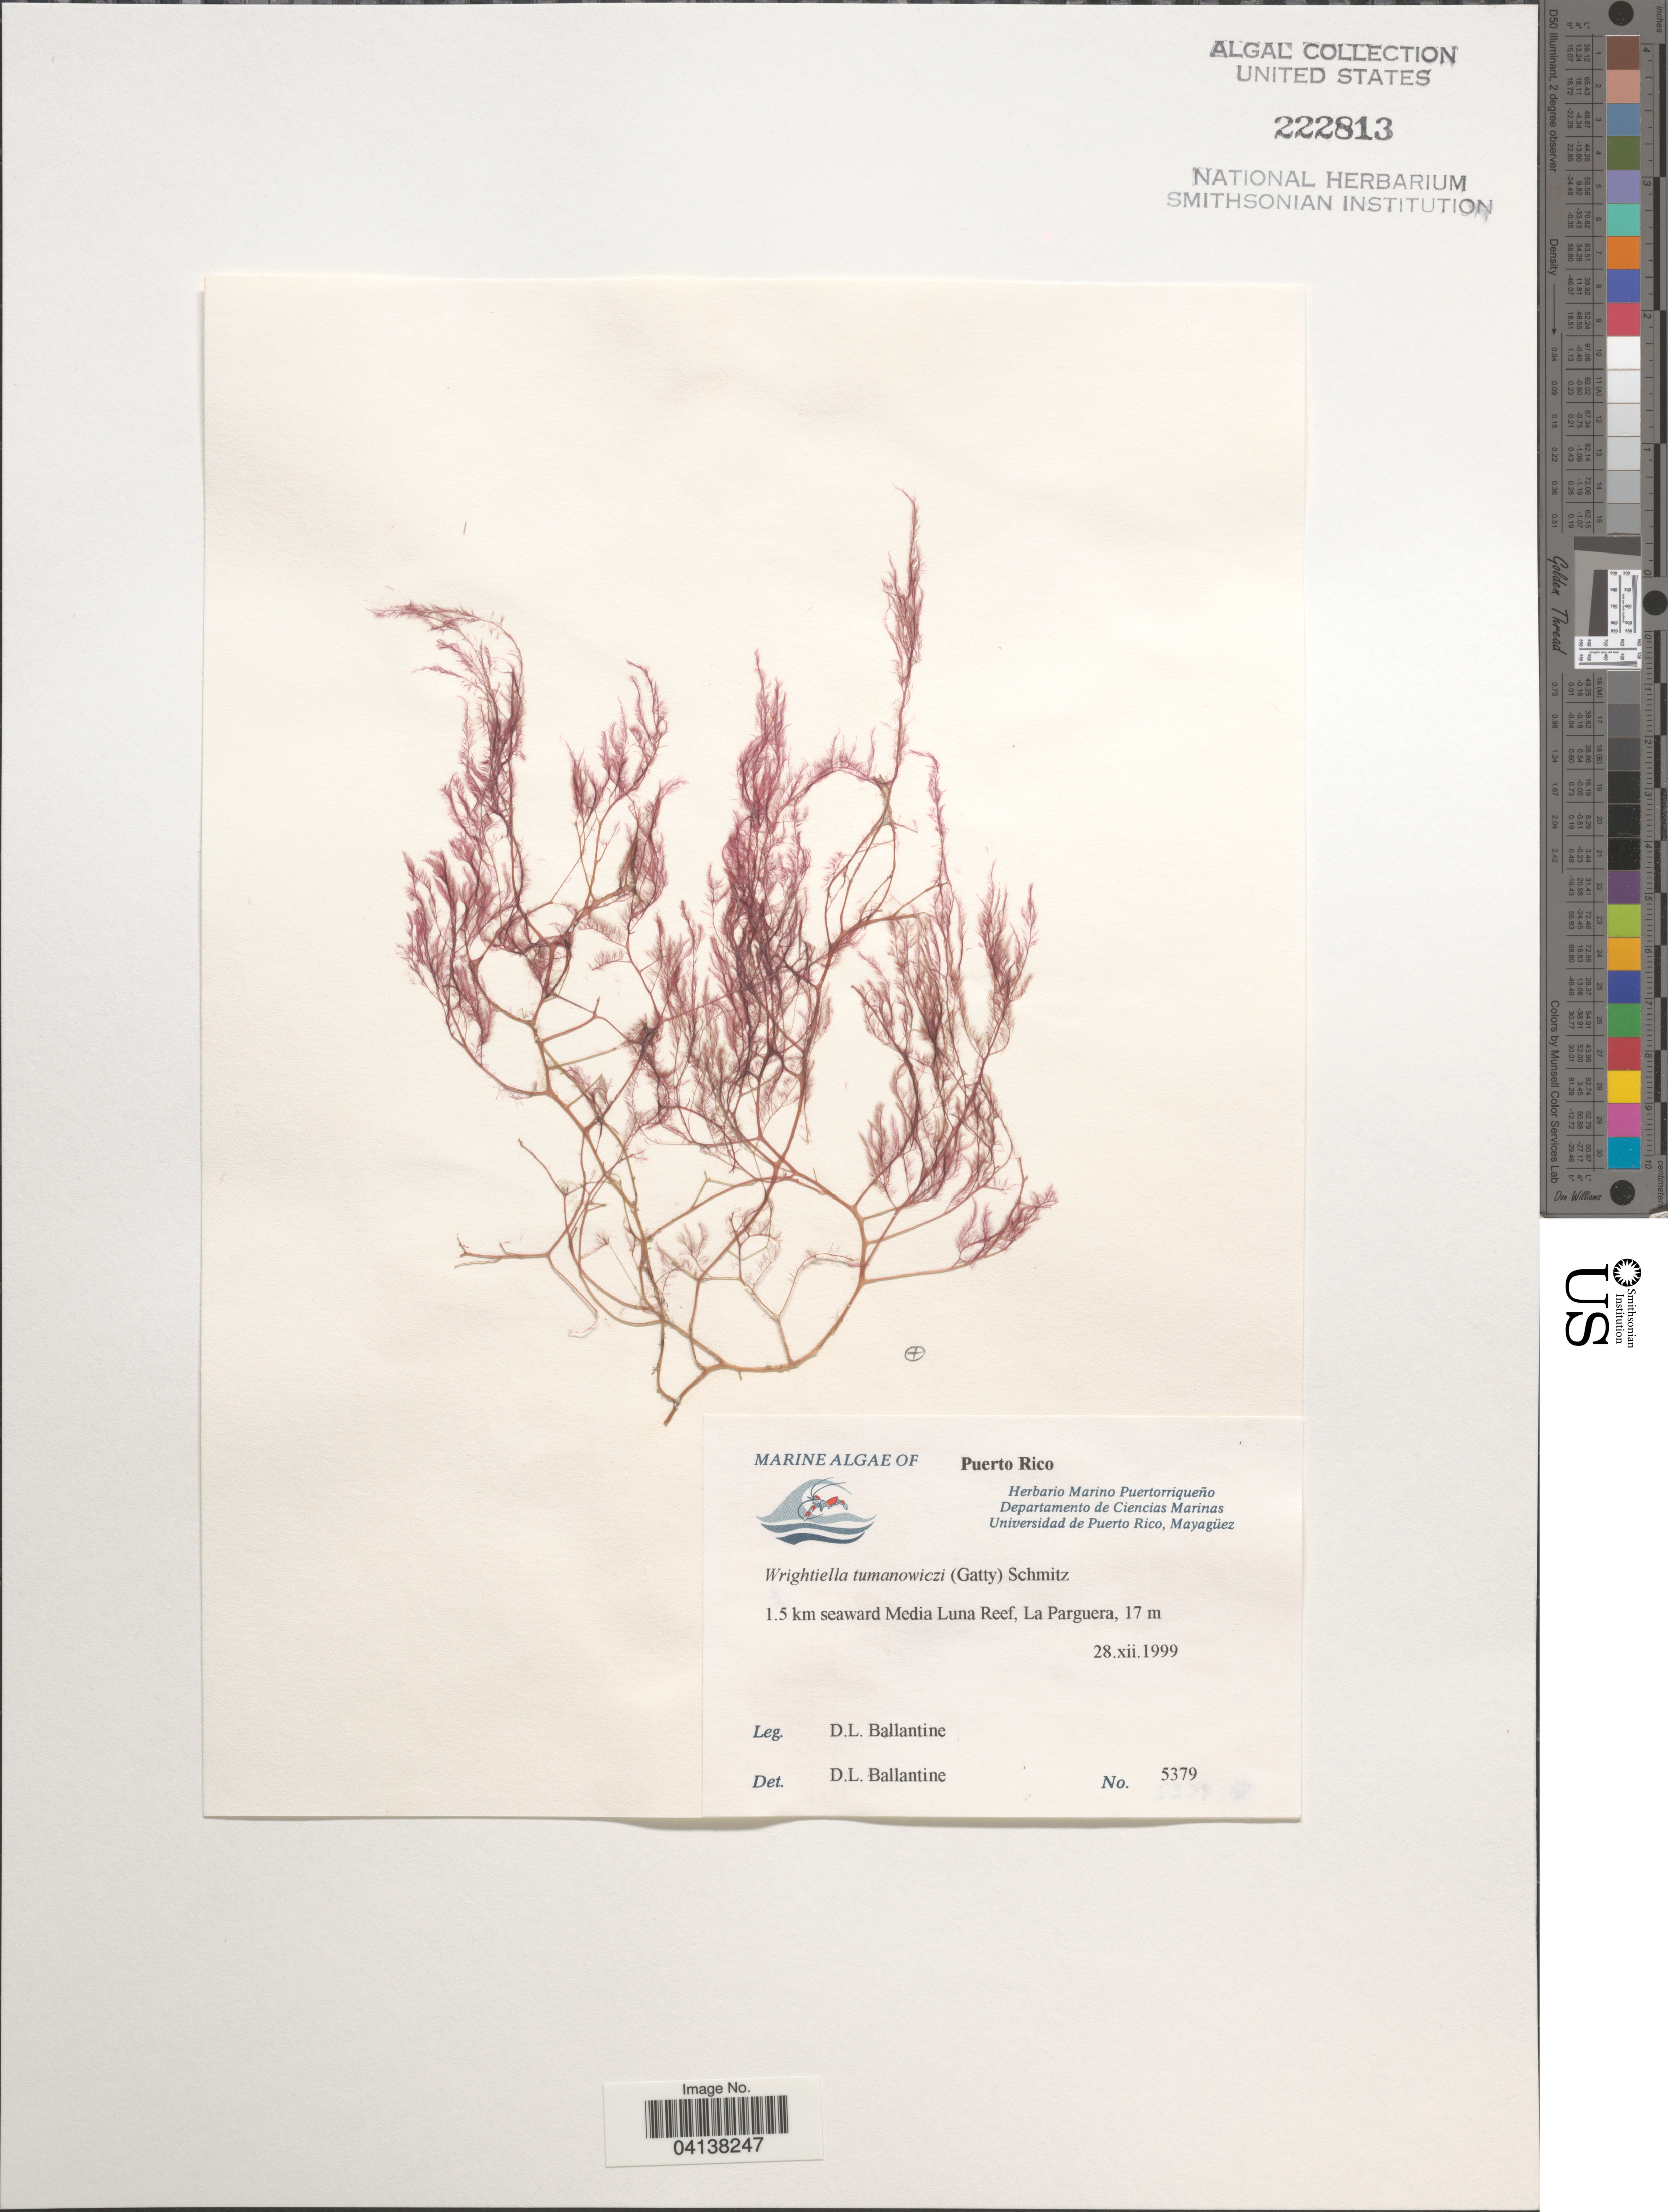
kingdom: Plantae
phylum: Rhodophyta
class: Florideophyceae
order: Ceramiales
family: Rhodomelaceae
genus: Wrightiella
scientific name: Wrightiella tumanowiczii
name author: (Gatty ex Harv.) F. Schmitz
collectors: D.L. Ballantine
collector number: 5379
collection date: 1999-12-28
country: Puerto Rico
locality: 1.5 km seaward Media Luna reef, La Parguera.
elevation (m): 17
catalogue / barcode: US 222813